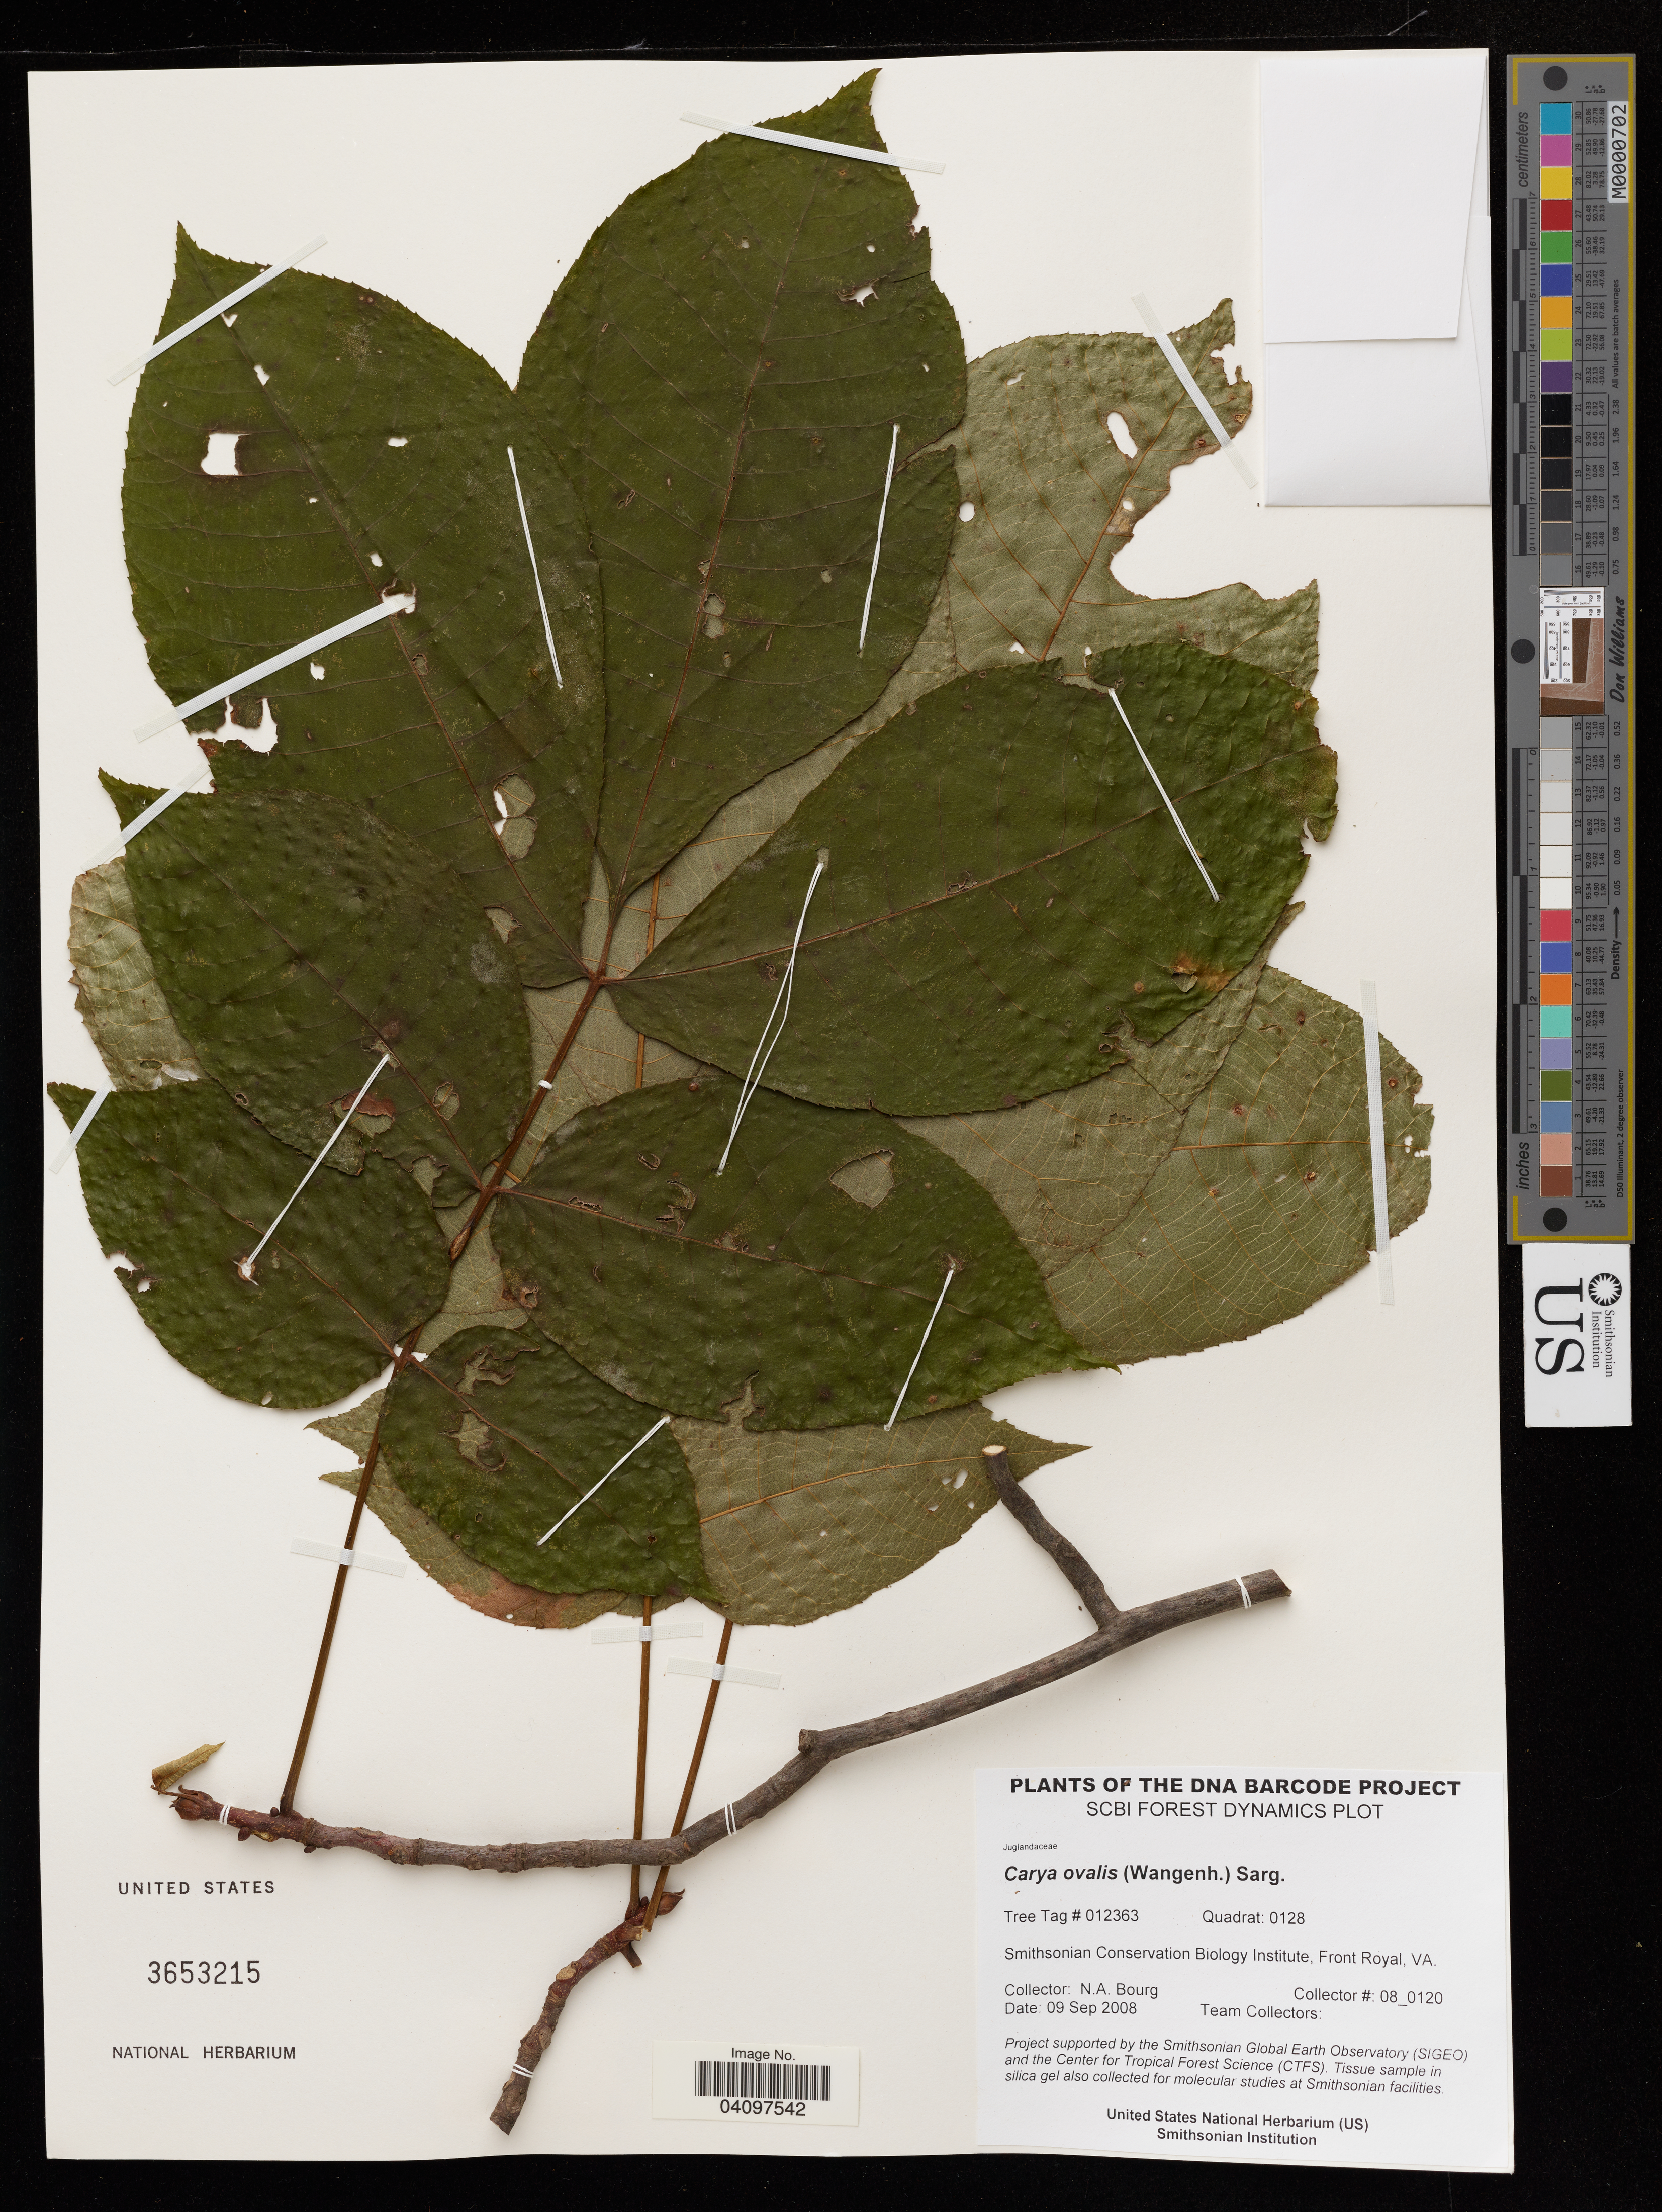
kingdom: Plantae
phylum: Tracheophyta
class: Magnoliopsida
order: Fagales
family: Juglandaceae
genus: Carya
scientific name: Carya ovalis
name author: (Wangenh.) Sarg.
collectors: N. A. Bourg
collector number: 08_0120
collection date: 2008-09-09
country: United States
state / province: Virginia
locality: Smithsonian Conservation Biology Institute, Front Royal.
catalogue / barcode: US 3653215